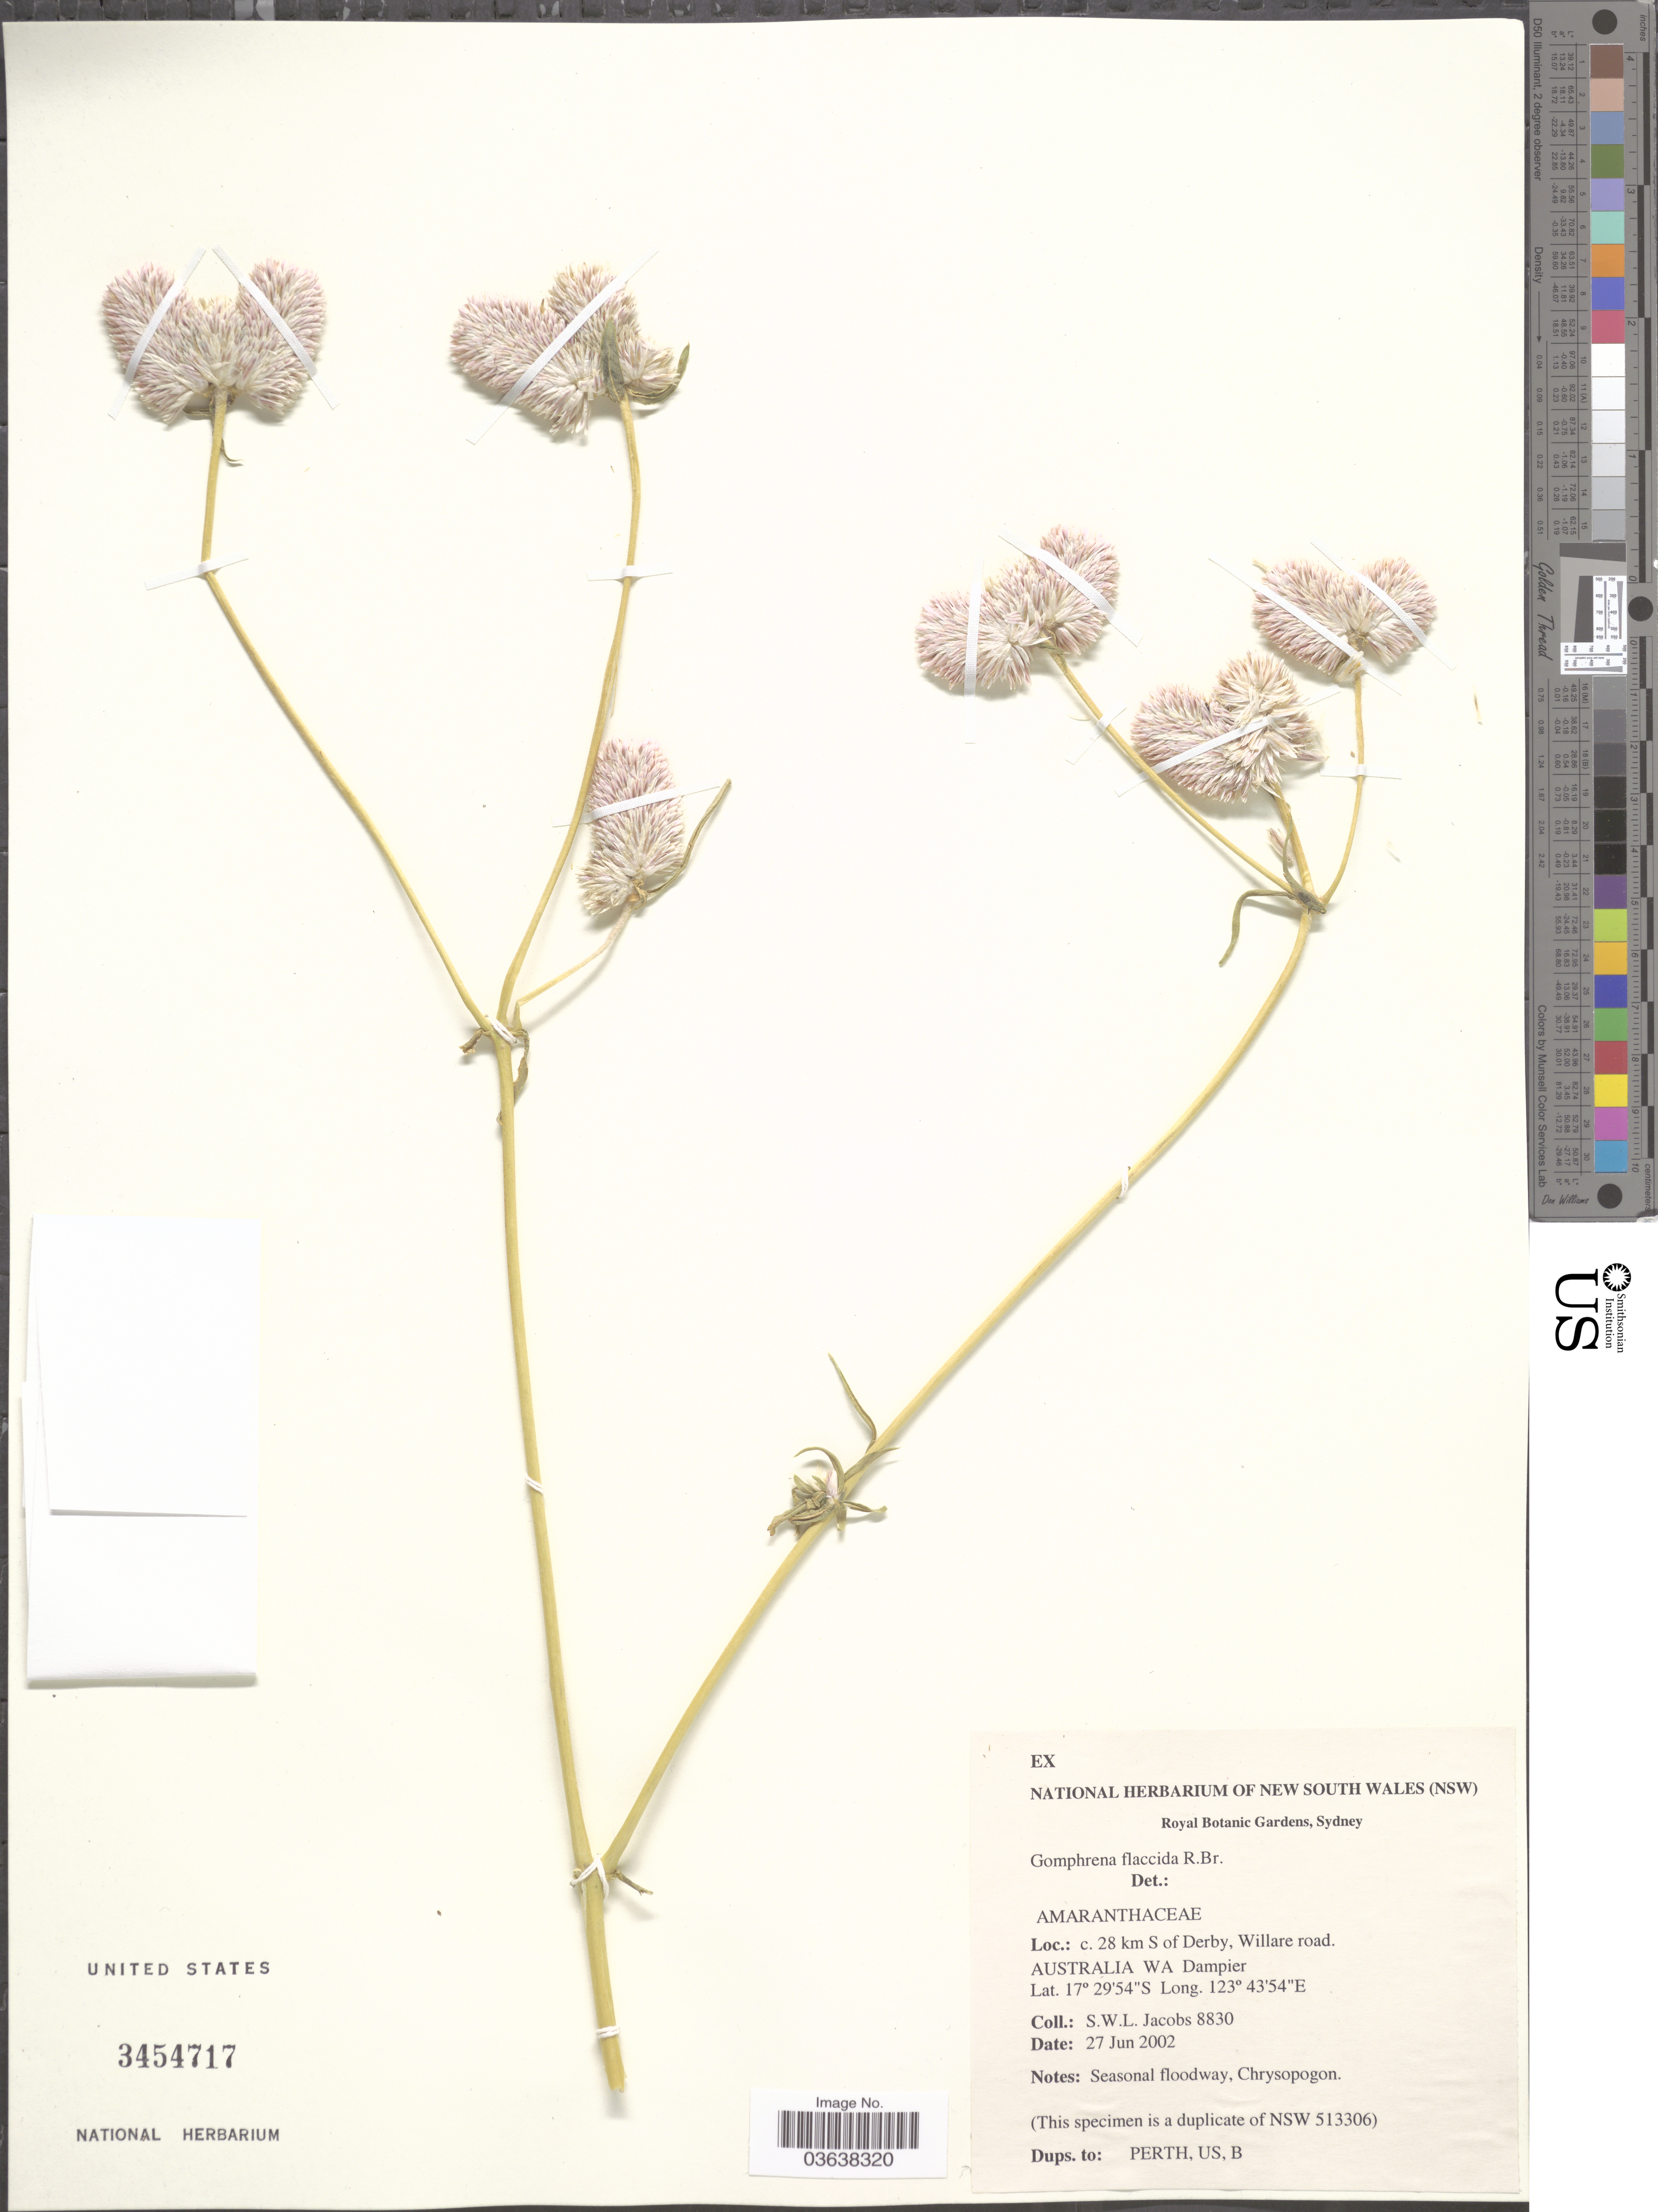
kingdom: Plantae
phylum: Tracheophyta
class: Magnoliopsida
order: Caryophyllales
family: Amaranthaceae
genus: Gomphrena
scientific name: Gomphrena flaccida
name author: R. Br.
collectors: S. W. L. Jacobs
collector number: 8830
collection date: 2002-06-27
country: Australia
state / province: Western Australia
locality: C. 28 km S of Derby, Willare road. WA Dampier.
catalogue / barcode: US 3454717